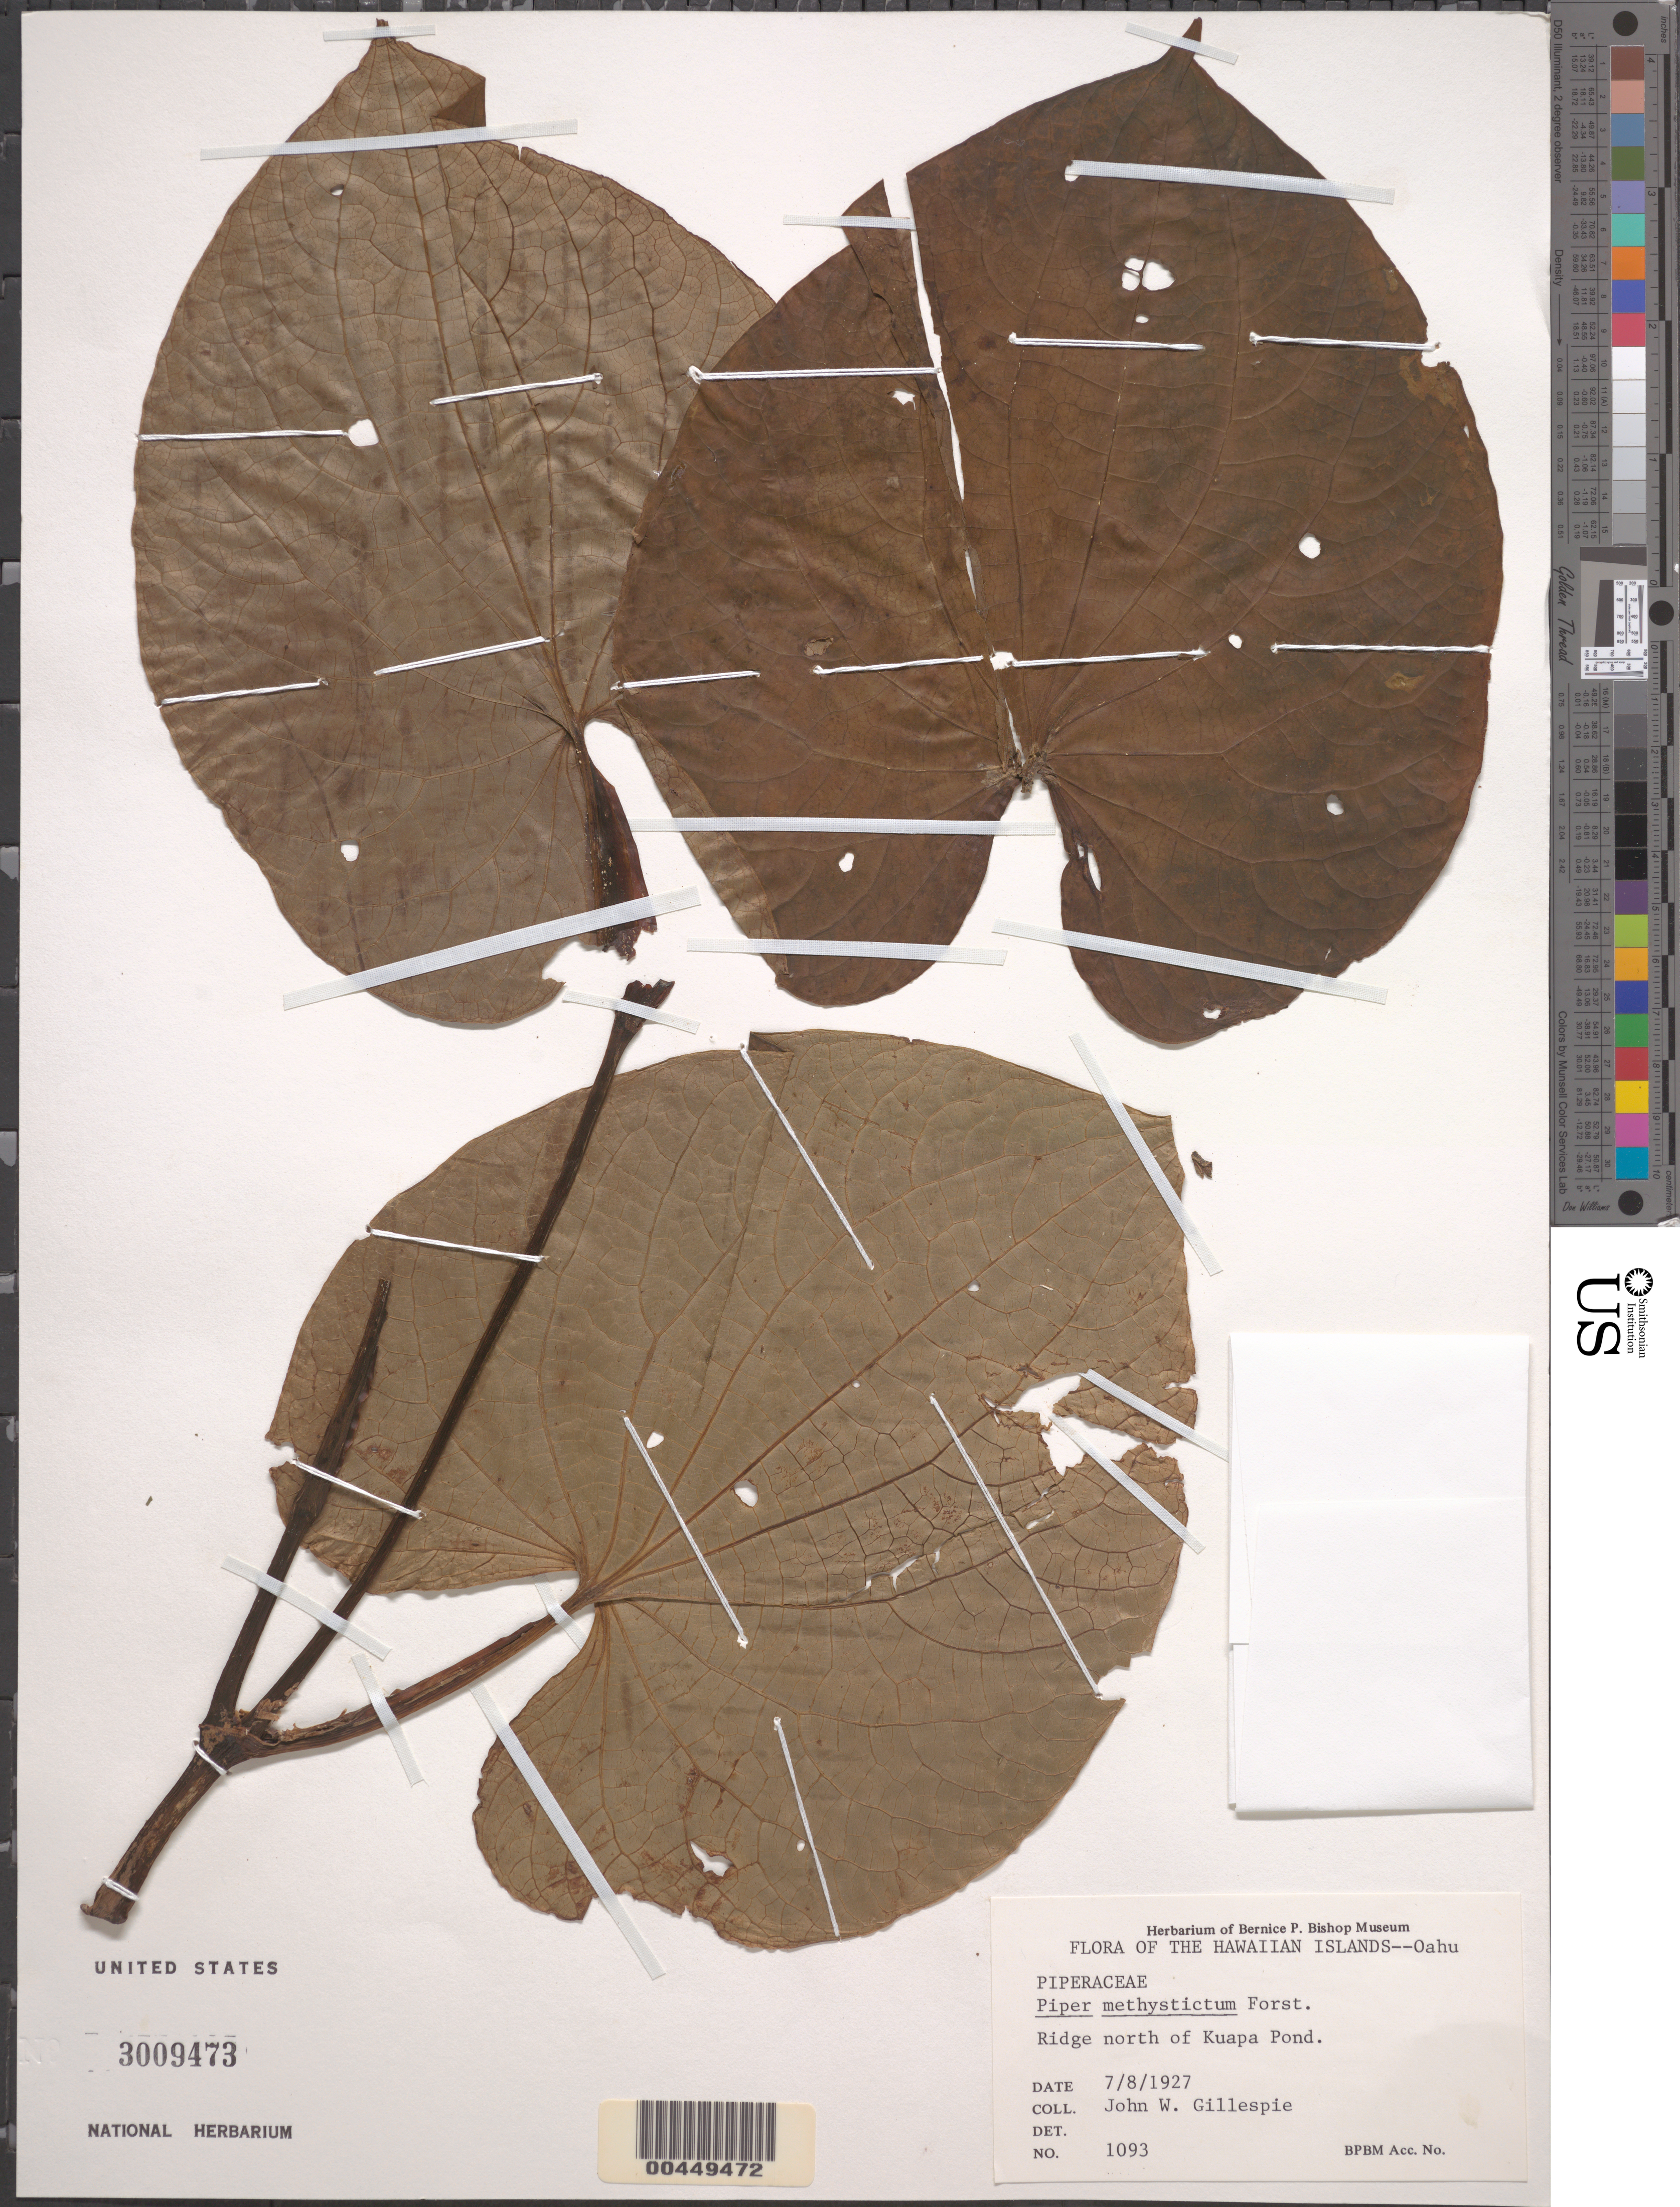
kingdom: Plantae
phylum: Tracheophyta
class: Magnoliopsida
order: Piperales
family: Piperaceae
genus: Piper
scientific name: Piper methysticum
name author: J.R. Forst. & G. Forst.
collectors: J. W. Gillespie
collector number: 1093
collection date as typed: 8 Jul 1927 or 7 Aug 1927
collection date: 1927-07-08 or 1927-08-07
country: United States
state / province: Hawaii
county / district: Honolulu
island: Oahu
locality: Ridge N of Kuapa Pond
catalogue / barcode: US 3009473